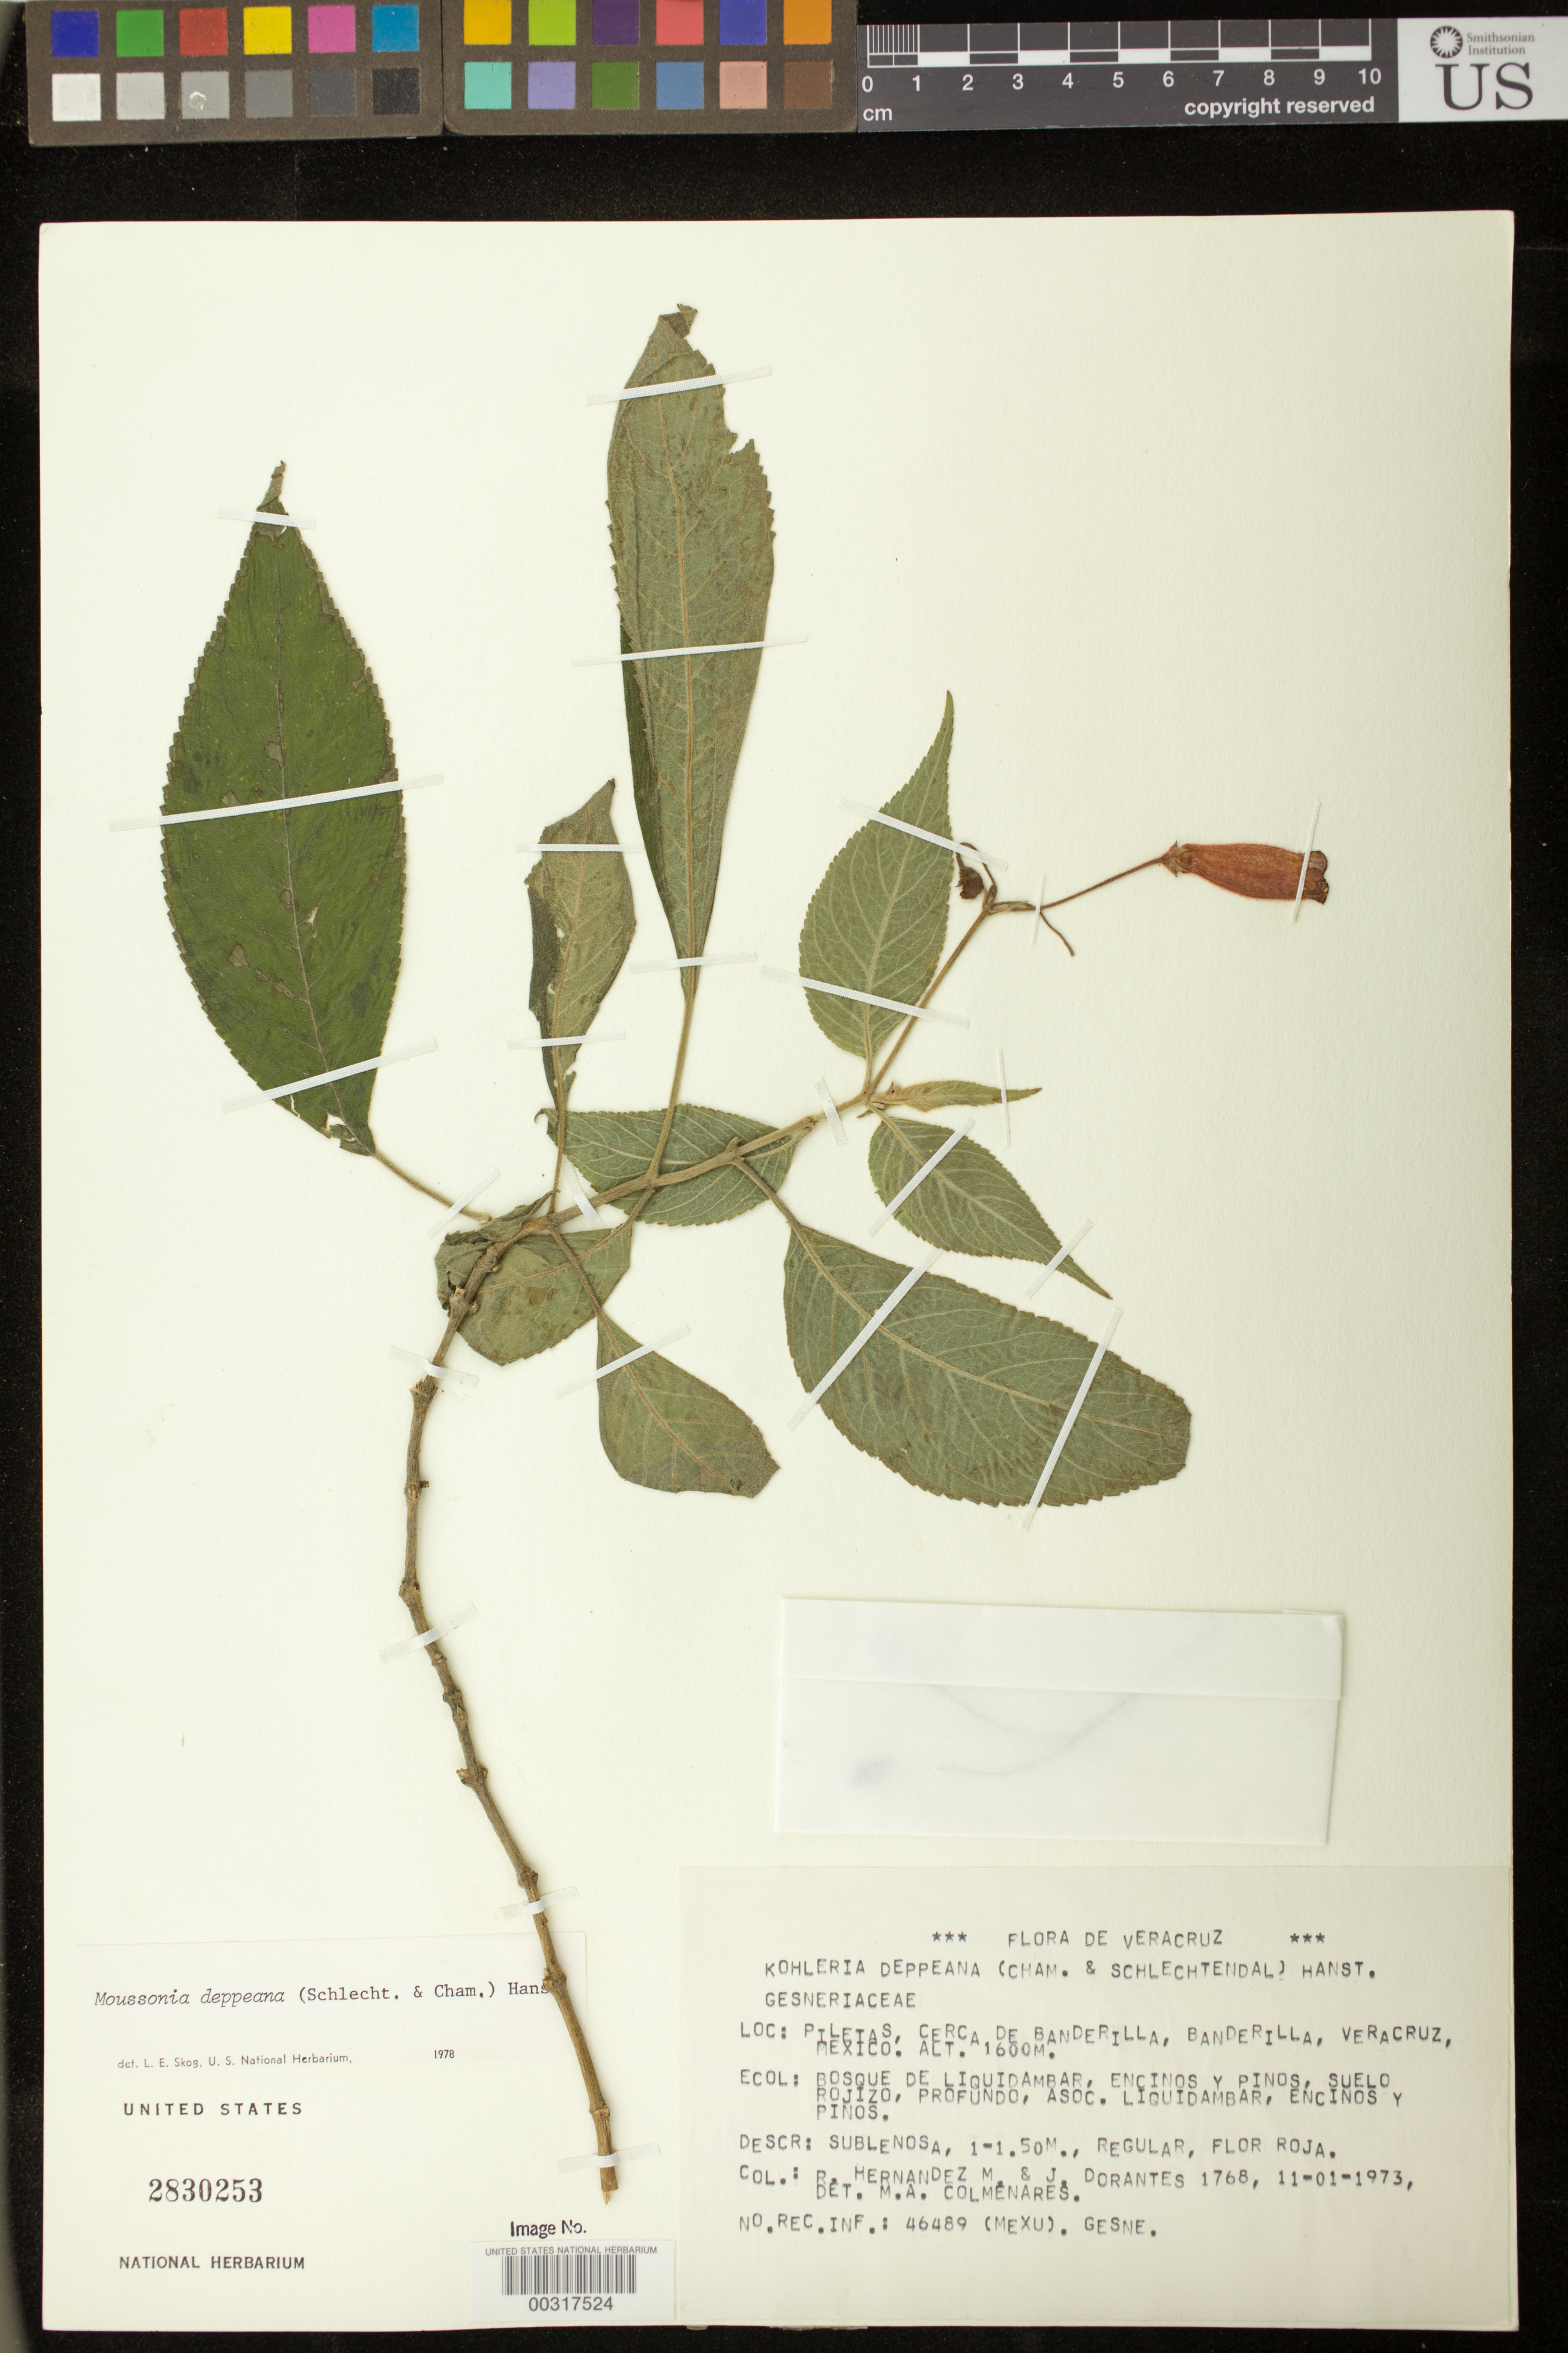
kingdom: Plantae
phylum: Tracheophyta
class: Magnoliopsida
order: Lamiales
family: Gesneriaceae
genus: Moussonia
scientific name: Moussonia deppeana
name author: (Schltdl. & Cham.) Klotzsch ex Hanst.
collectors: R. Hernández M. & J. Dorantes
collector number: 1768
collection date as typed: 1973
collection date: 1973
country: Mexico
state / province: Veracruz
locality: Piletas, near Banderilla, Banderilla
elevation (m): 1600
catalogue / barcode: US 2830253